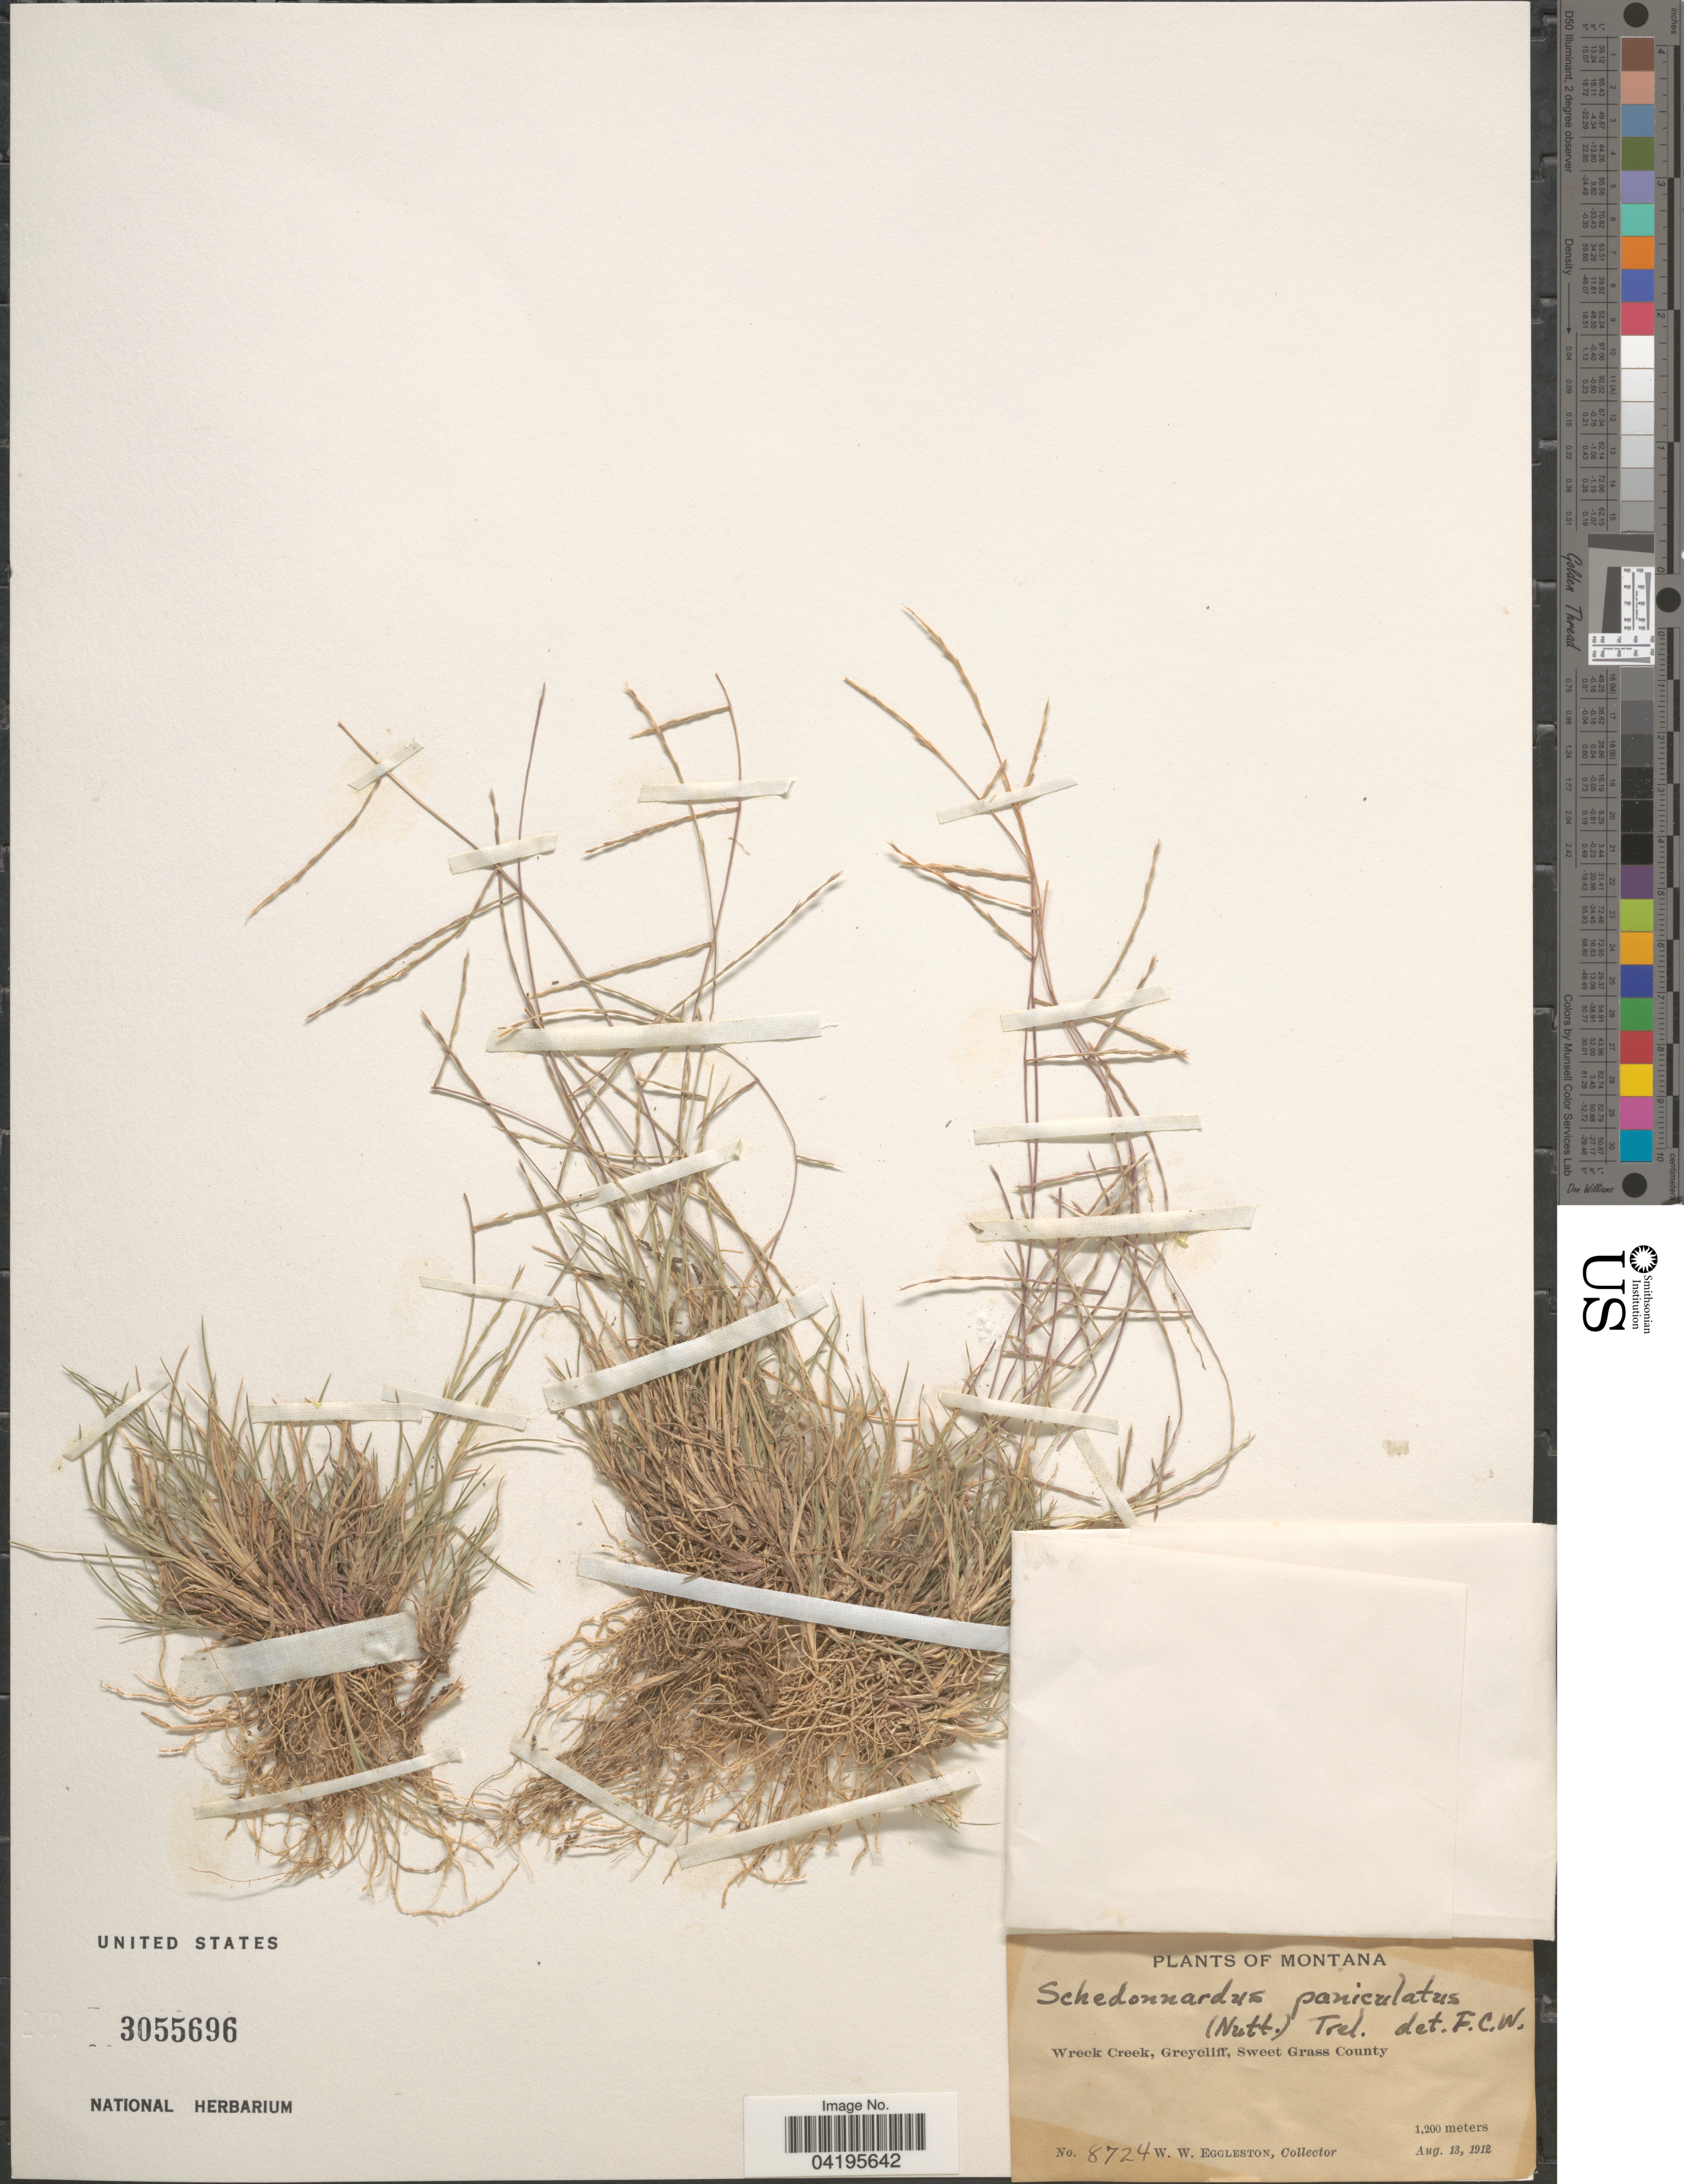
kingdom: Plantae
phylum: Tracheophyta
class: Liliopsida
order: Poales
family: Poaceae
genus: Muhlenbergia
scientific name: Muhlenbergia paniculata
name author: (Nutt.) Columbus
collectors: W. W. Eggleston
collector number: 8724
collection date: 1912-08-13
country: United States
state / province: Montana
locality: Wreck Creek, Greycliff, Sweet Grass County.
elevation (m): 1200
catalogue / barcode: US 3055696